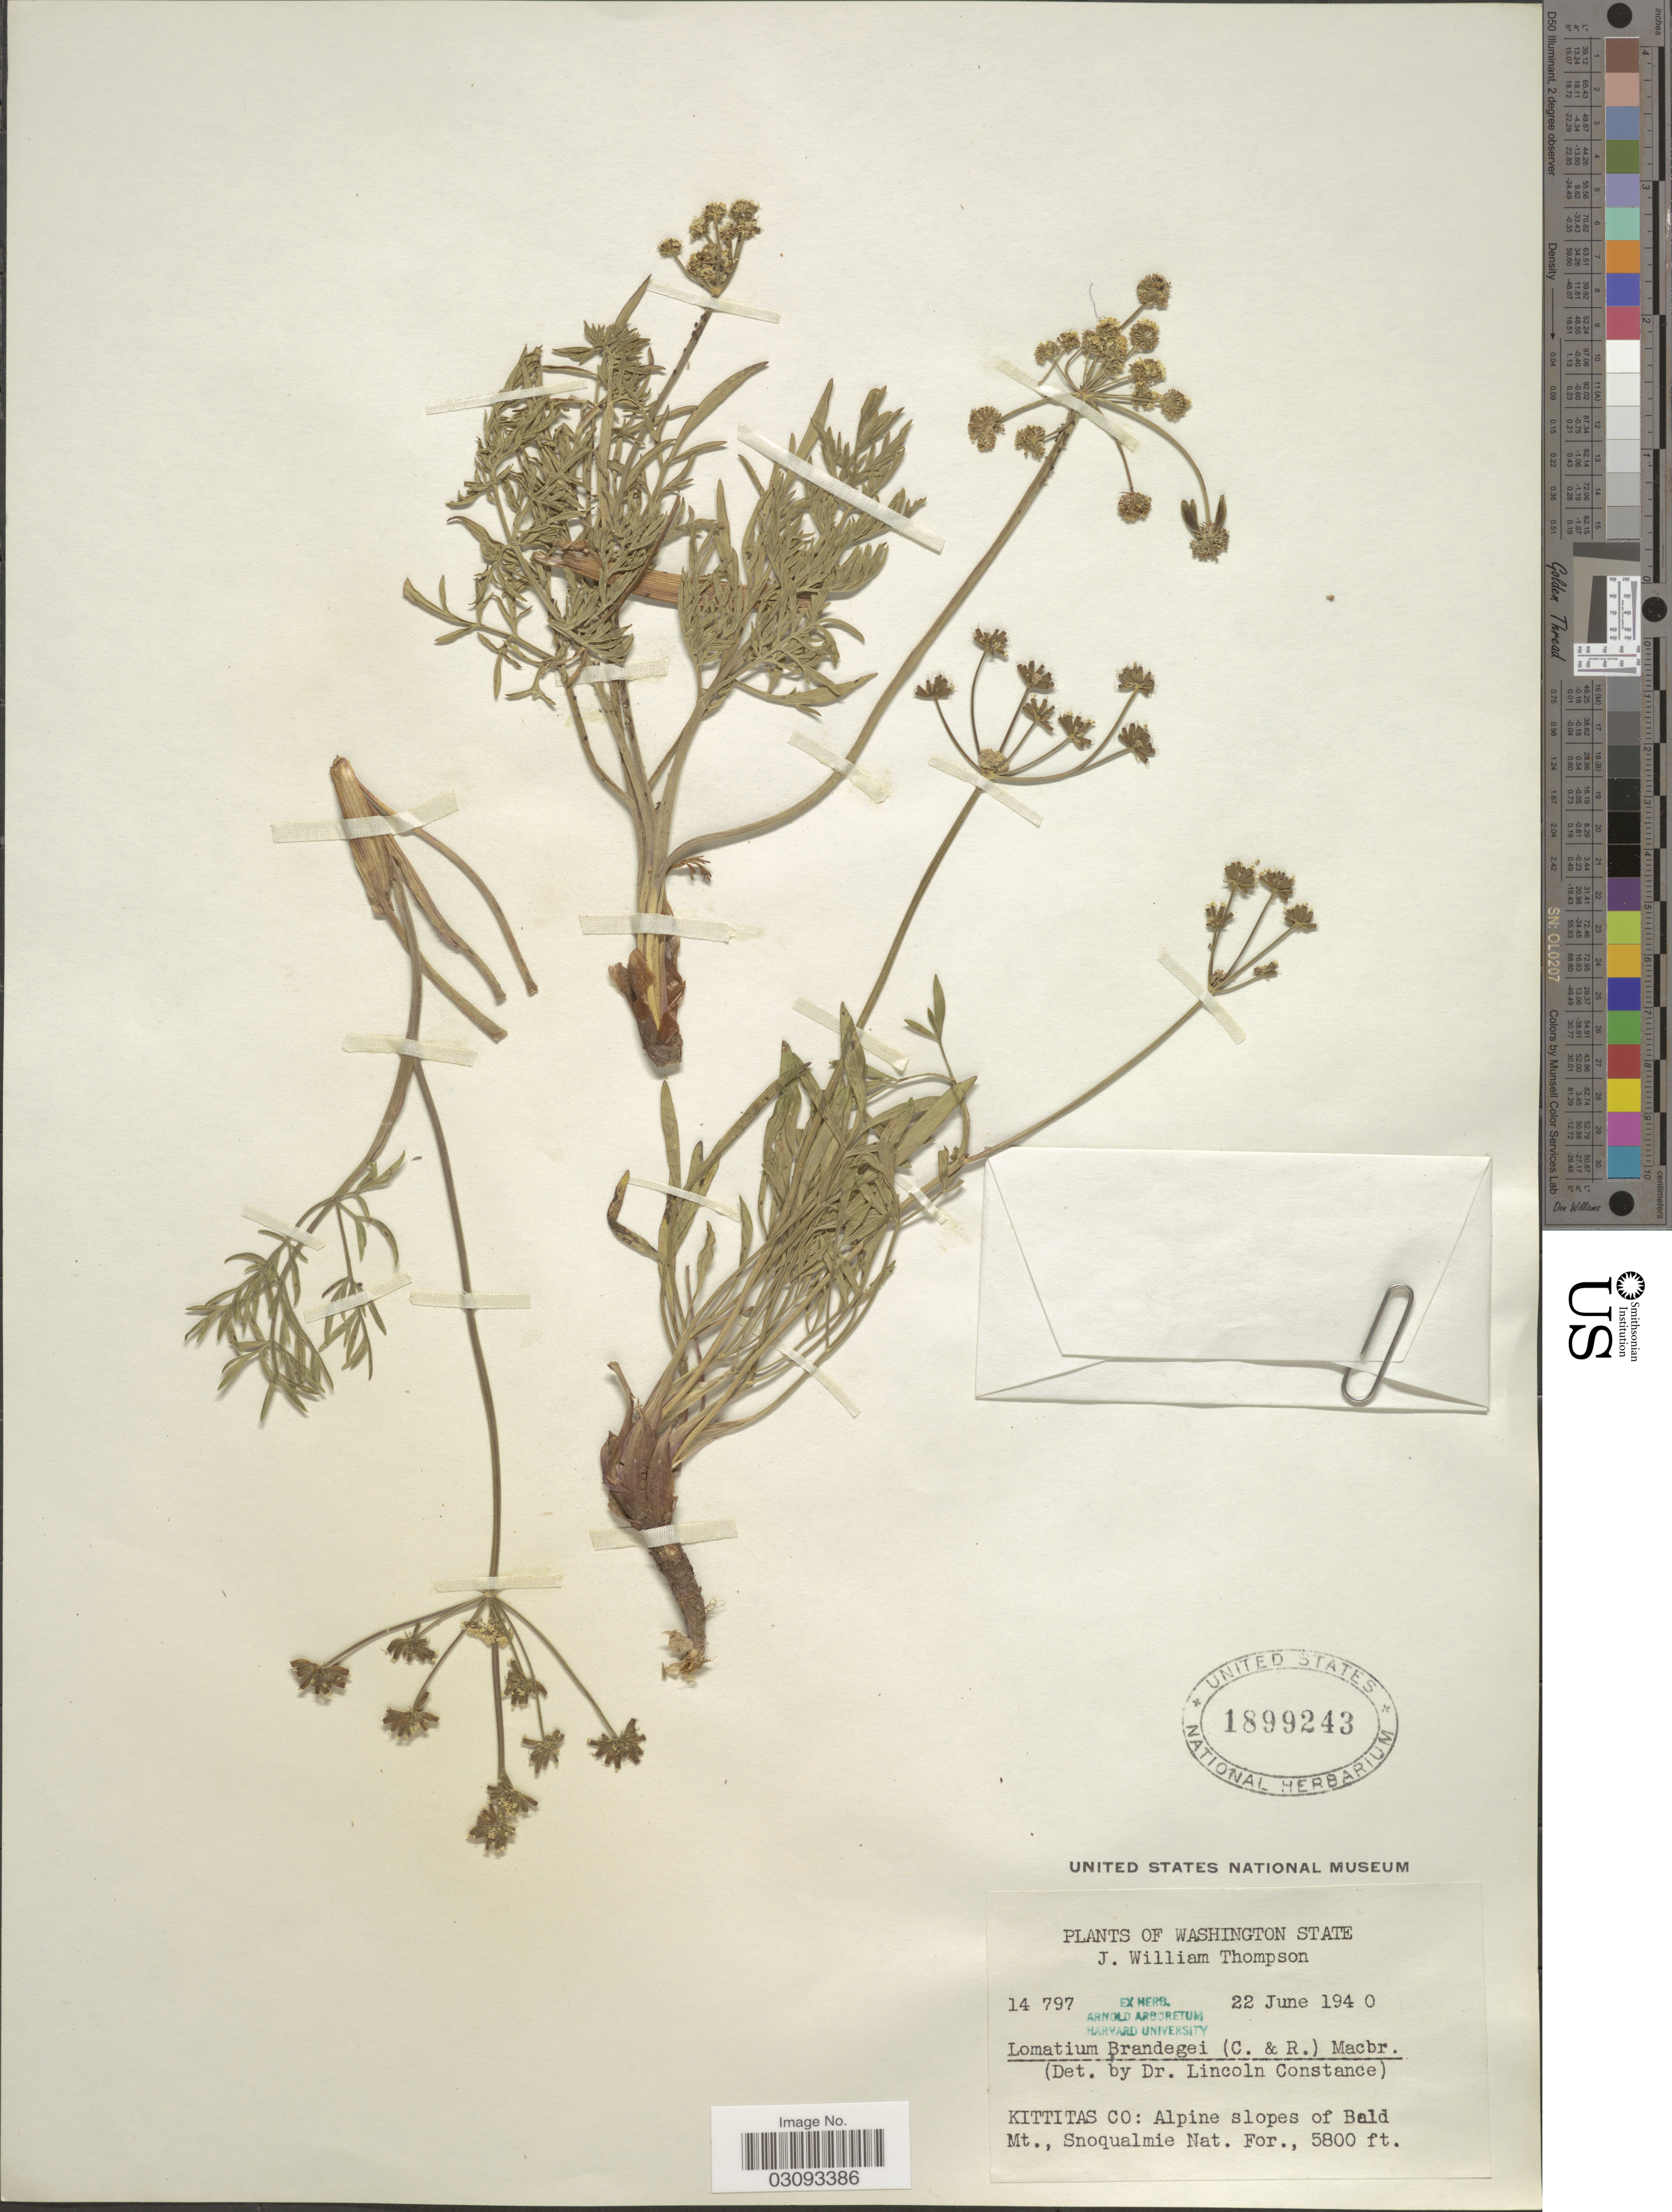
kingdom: Plantae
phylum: Tracheophyta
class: Magnoliopsida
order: Apiales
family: Apiaceae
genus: Lomatium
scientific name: Lomatium brandegeei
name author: (J.M. Coult. & Rose) J.F. Macbr.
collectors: J. W. Thompson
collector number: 14797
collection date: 1940-06-22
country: United States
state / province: Washington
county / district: Kittitas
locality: Kittitas Co: Alpine slopes of Bald Mt., Snoqualmie Nat. For.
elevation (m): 1768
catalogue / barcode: US 1899243